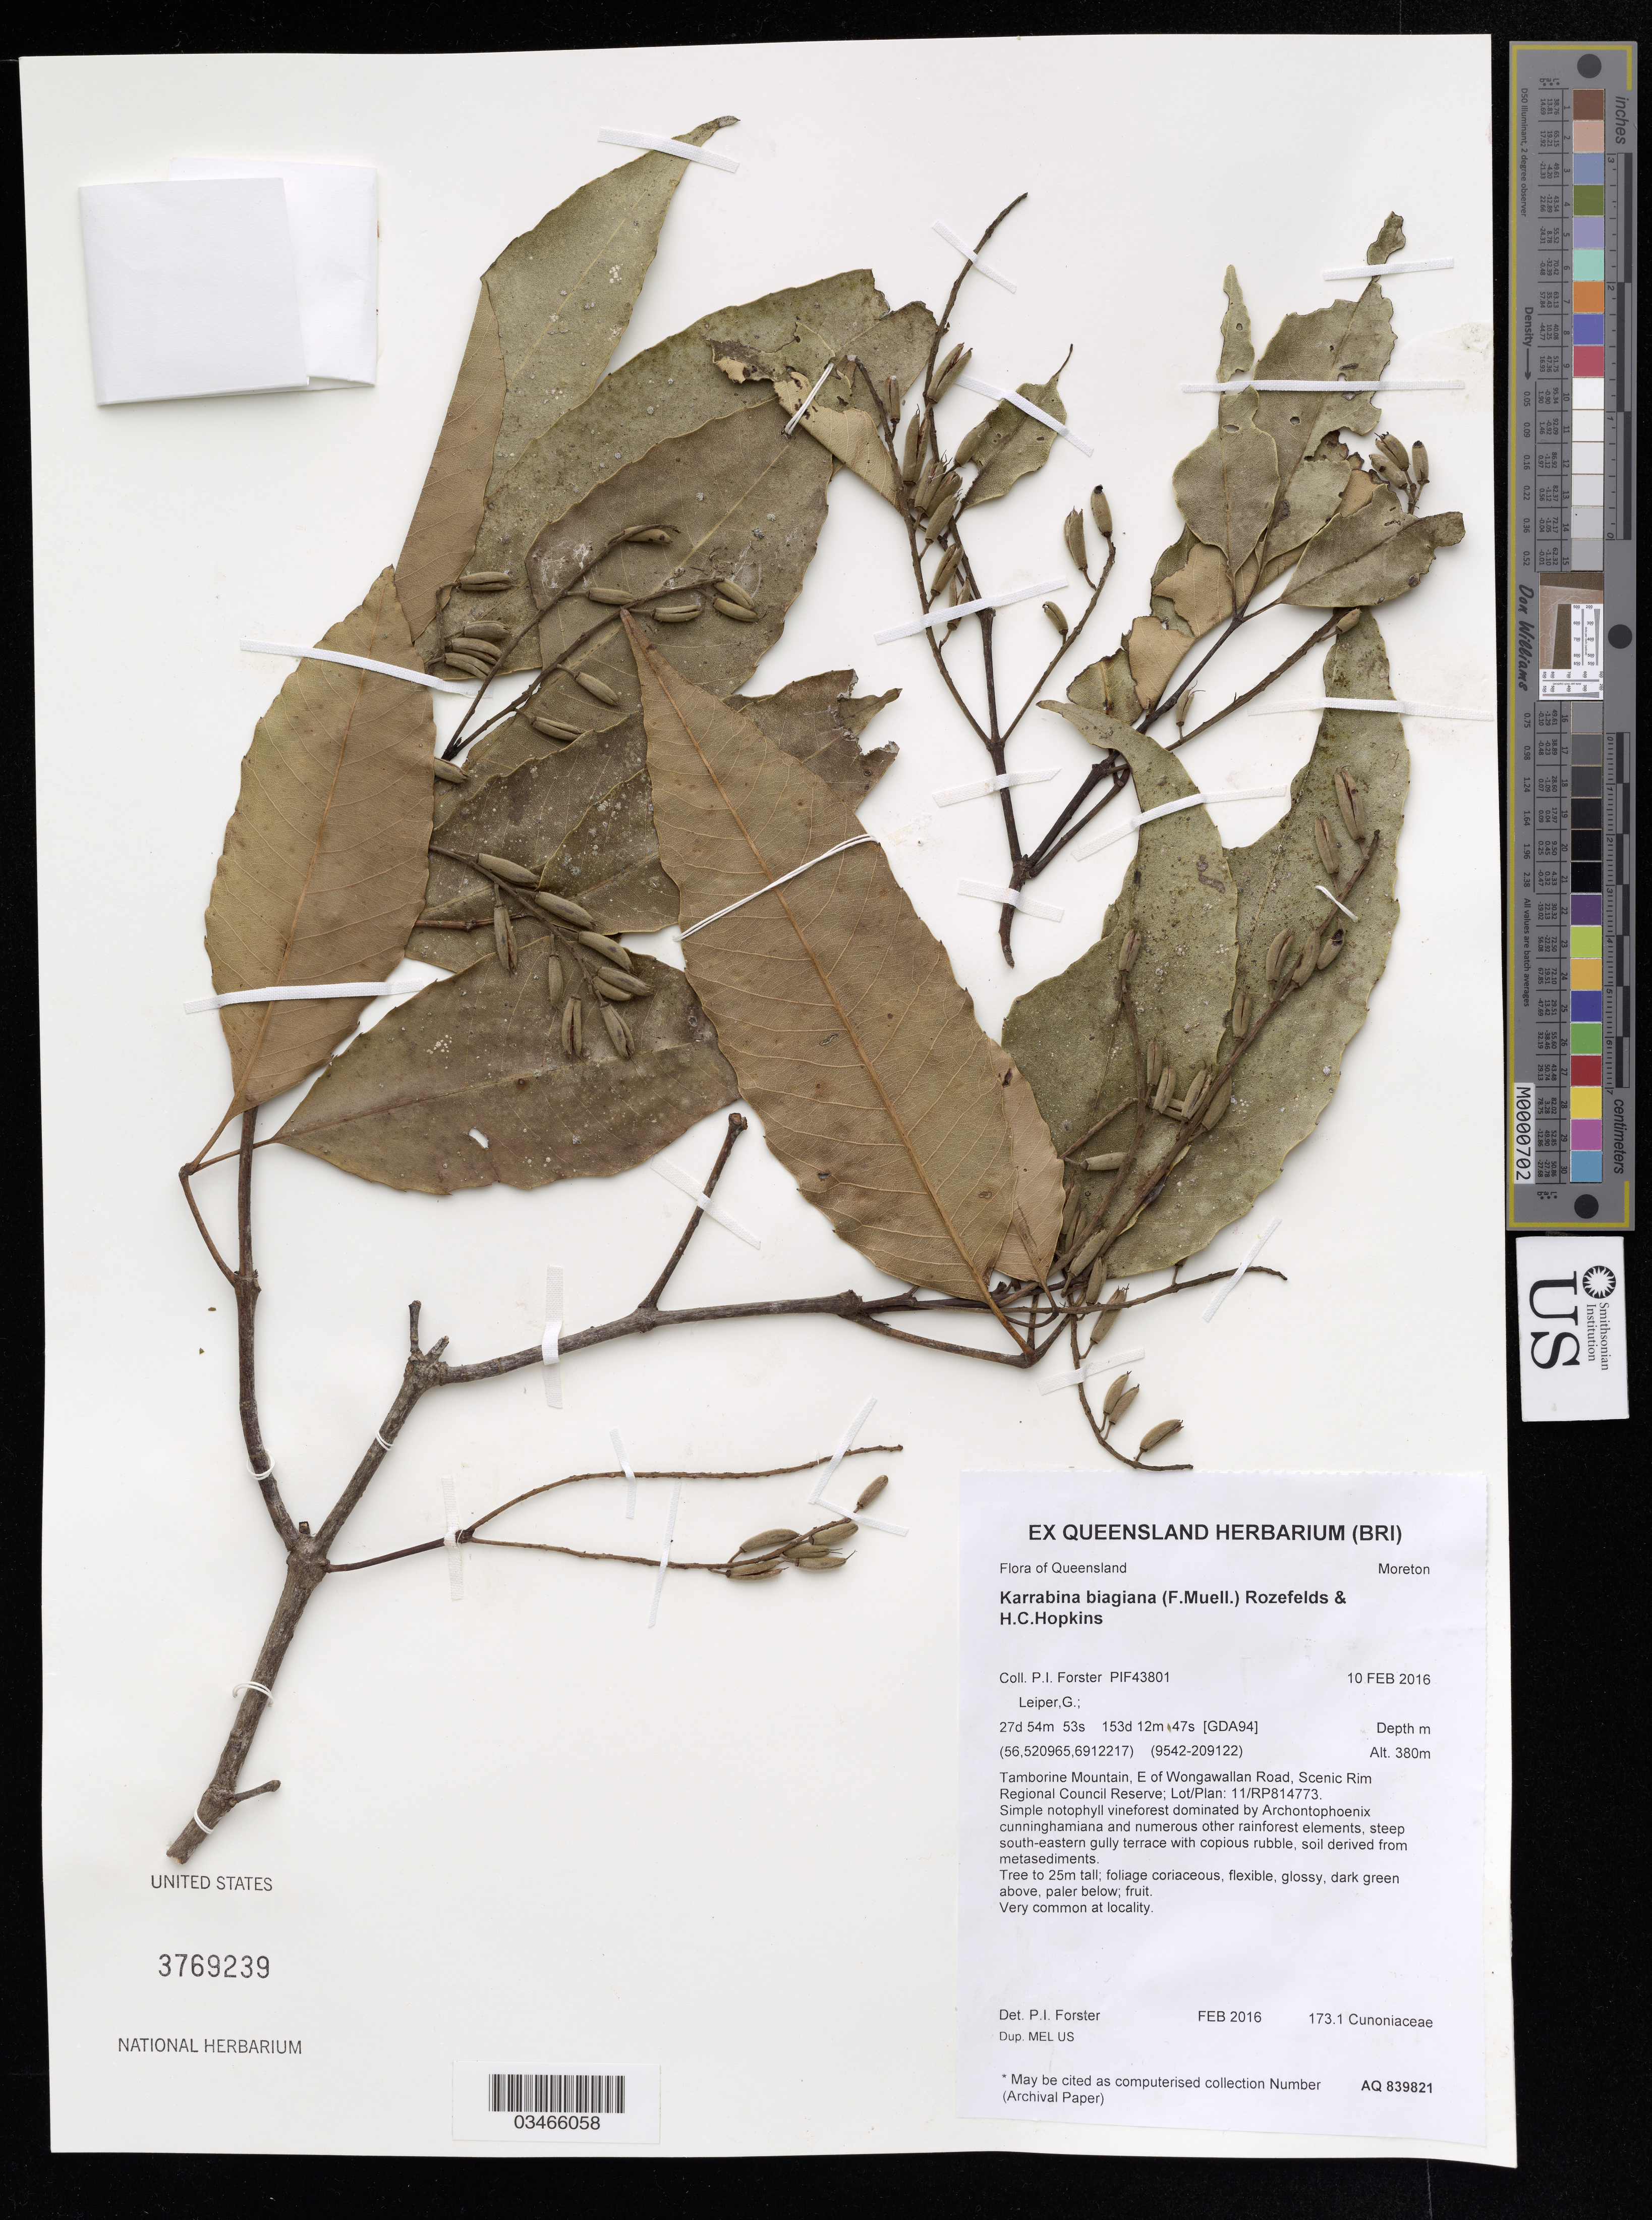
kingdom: Plantae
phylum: Tracheophyta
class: Magnoliopsida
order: Oxalidales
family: Cunoniaceae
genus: Karrabina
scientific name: Karrabina biagiana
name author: (F. Muell.) Rozefelds & H.C. Hopkins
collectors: P. Forster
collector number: PIF43801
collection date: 2016-02-10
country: Australia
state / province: Queensland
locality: Moreton. Tamborine Mountain, E of Wongawallan Road, Scenic Rim Regional Council Reserve; Lot/Plan: 11/RP814773. [GDA94].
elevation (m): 380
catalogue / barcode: US 3769239